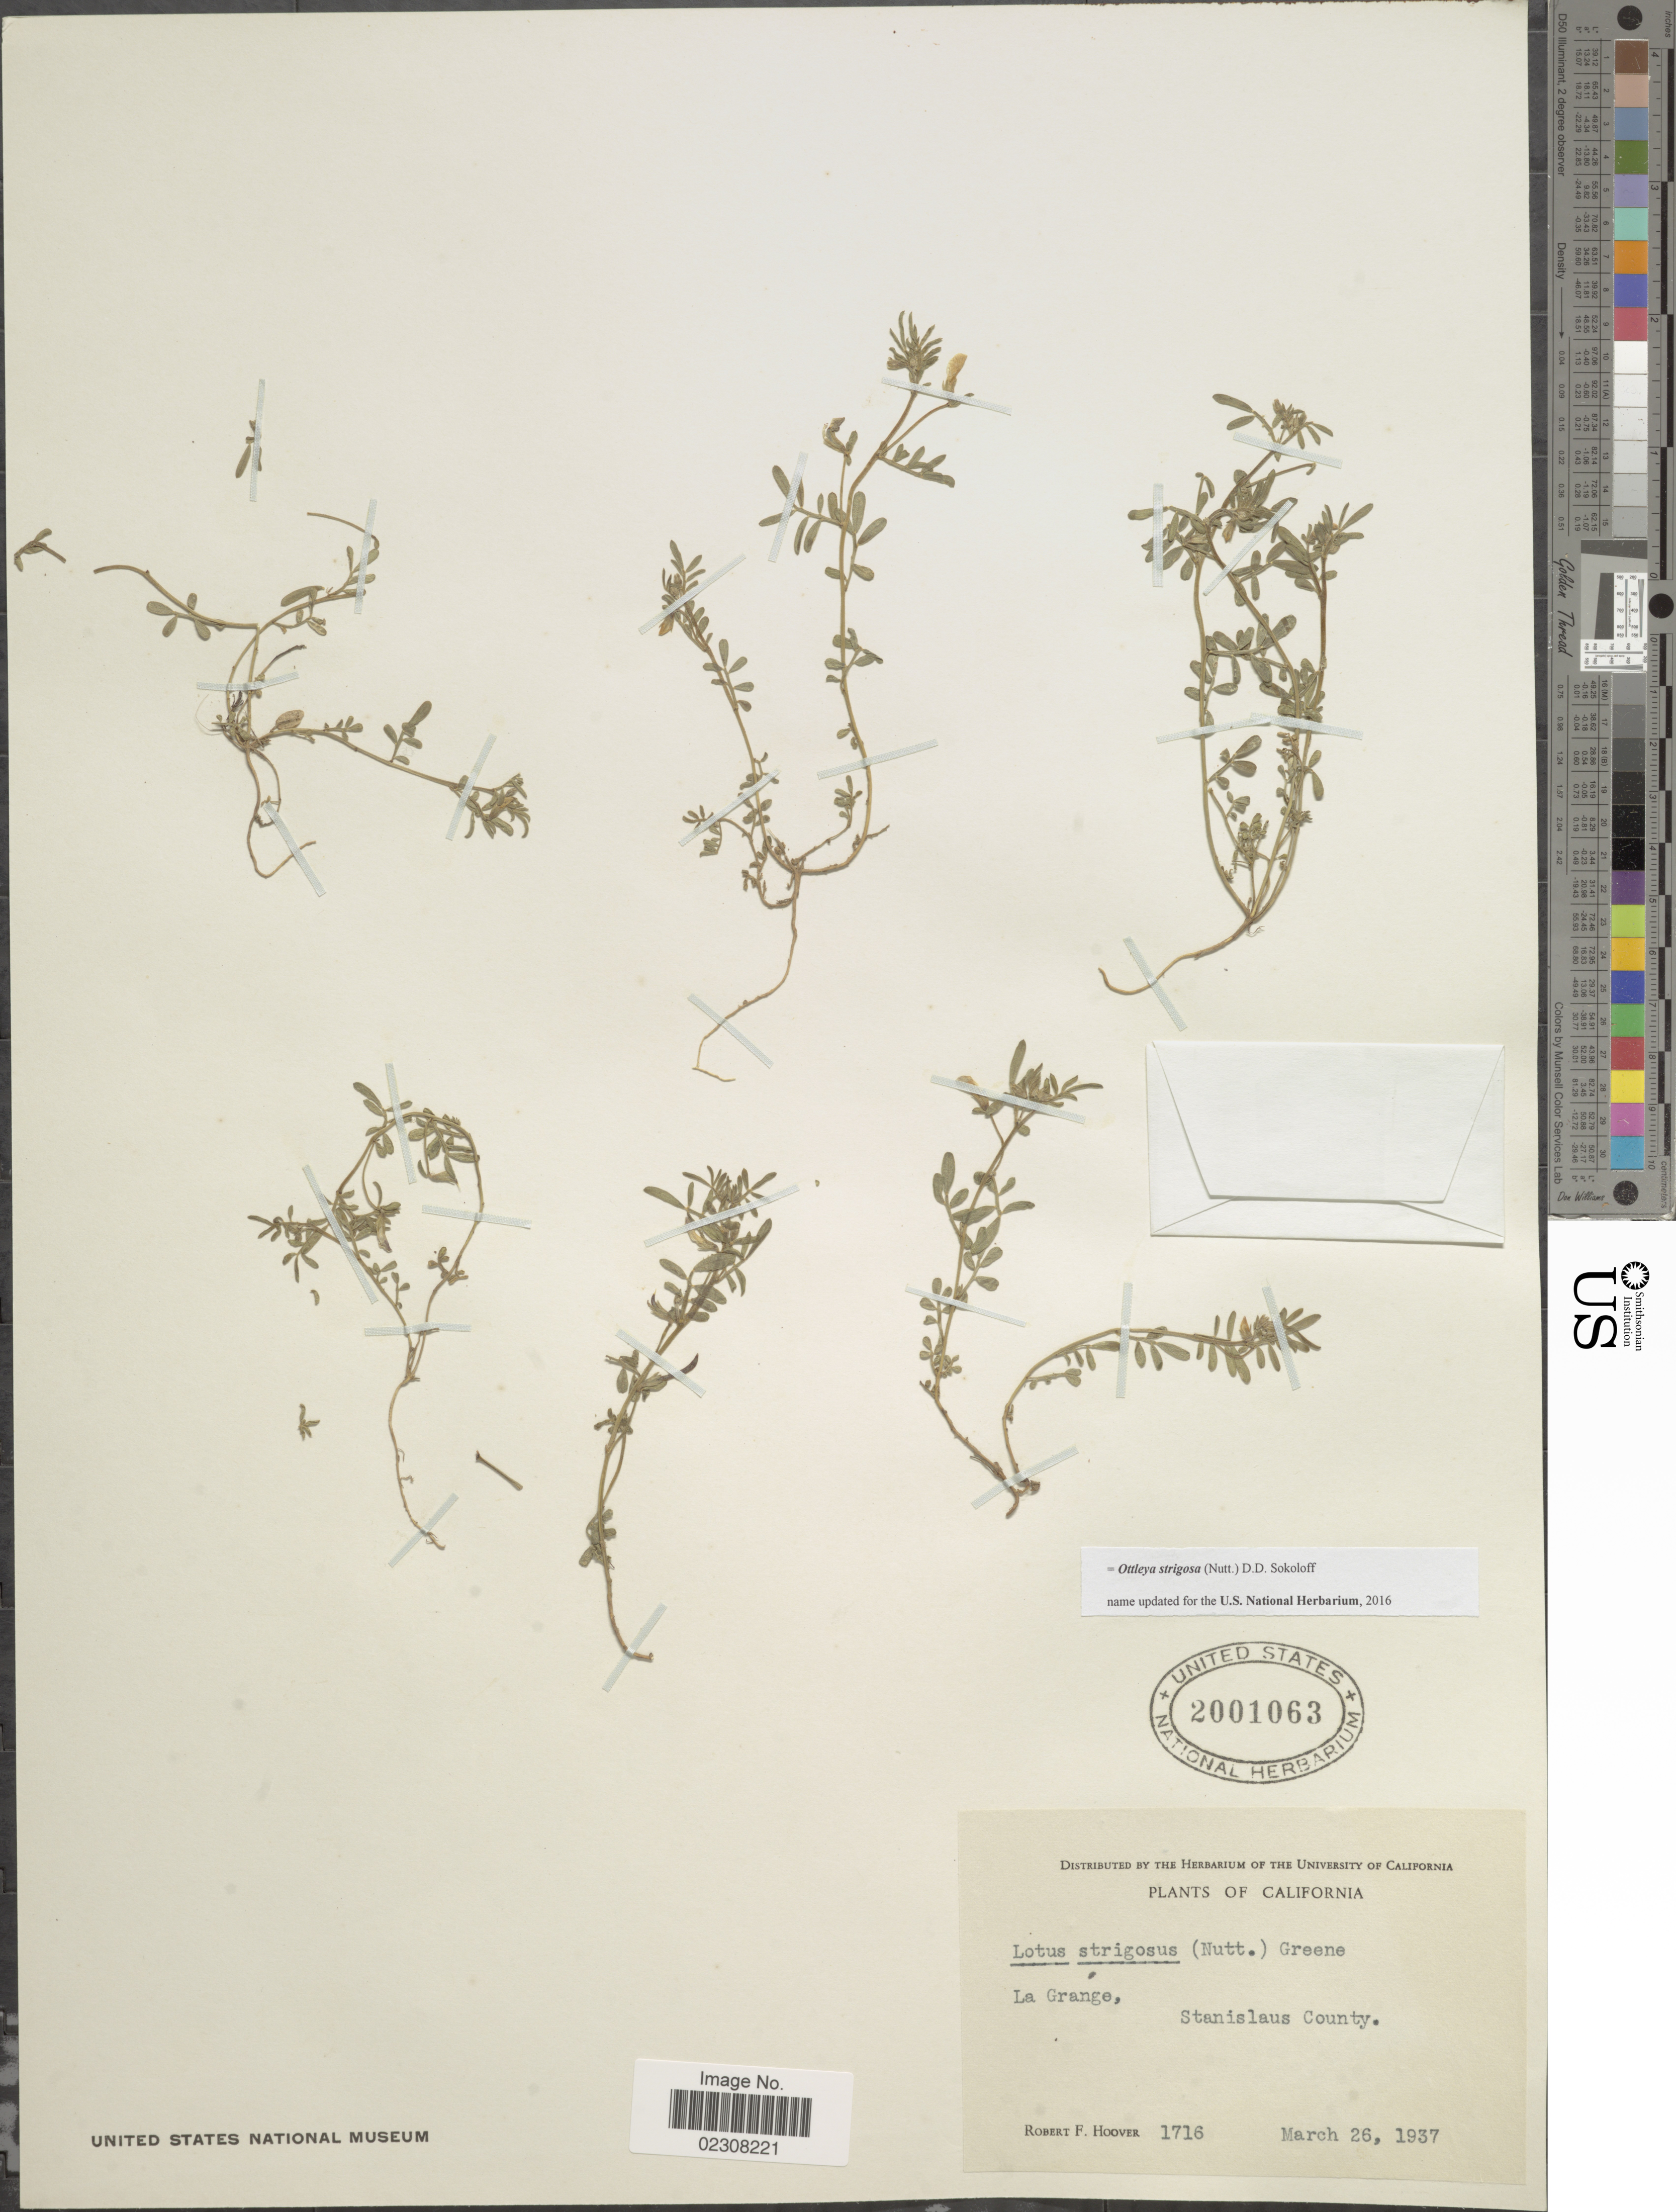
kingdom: Plantae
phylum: Tracheophyta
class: Magnoliopsida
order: Fabales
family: Fabaceae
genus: Ottleya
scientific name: Ottleya strigosa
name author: (Nutt.) D.D. Sokoloff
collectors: R. F. Hoover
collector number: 1716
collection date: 1937-03-26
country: United States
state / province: California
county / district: Stanislaus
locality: La Grange, Stanislaus County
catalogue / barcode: US 2001063